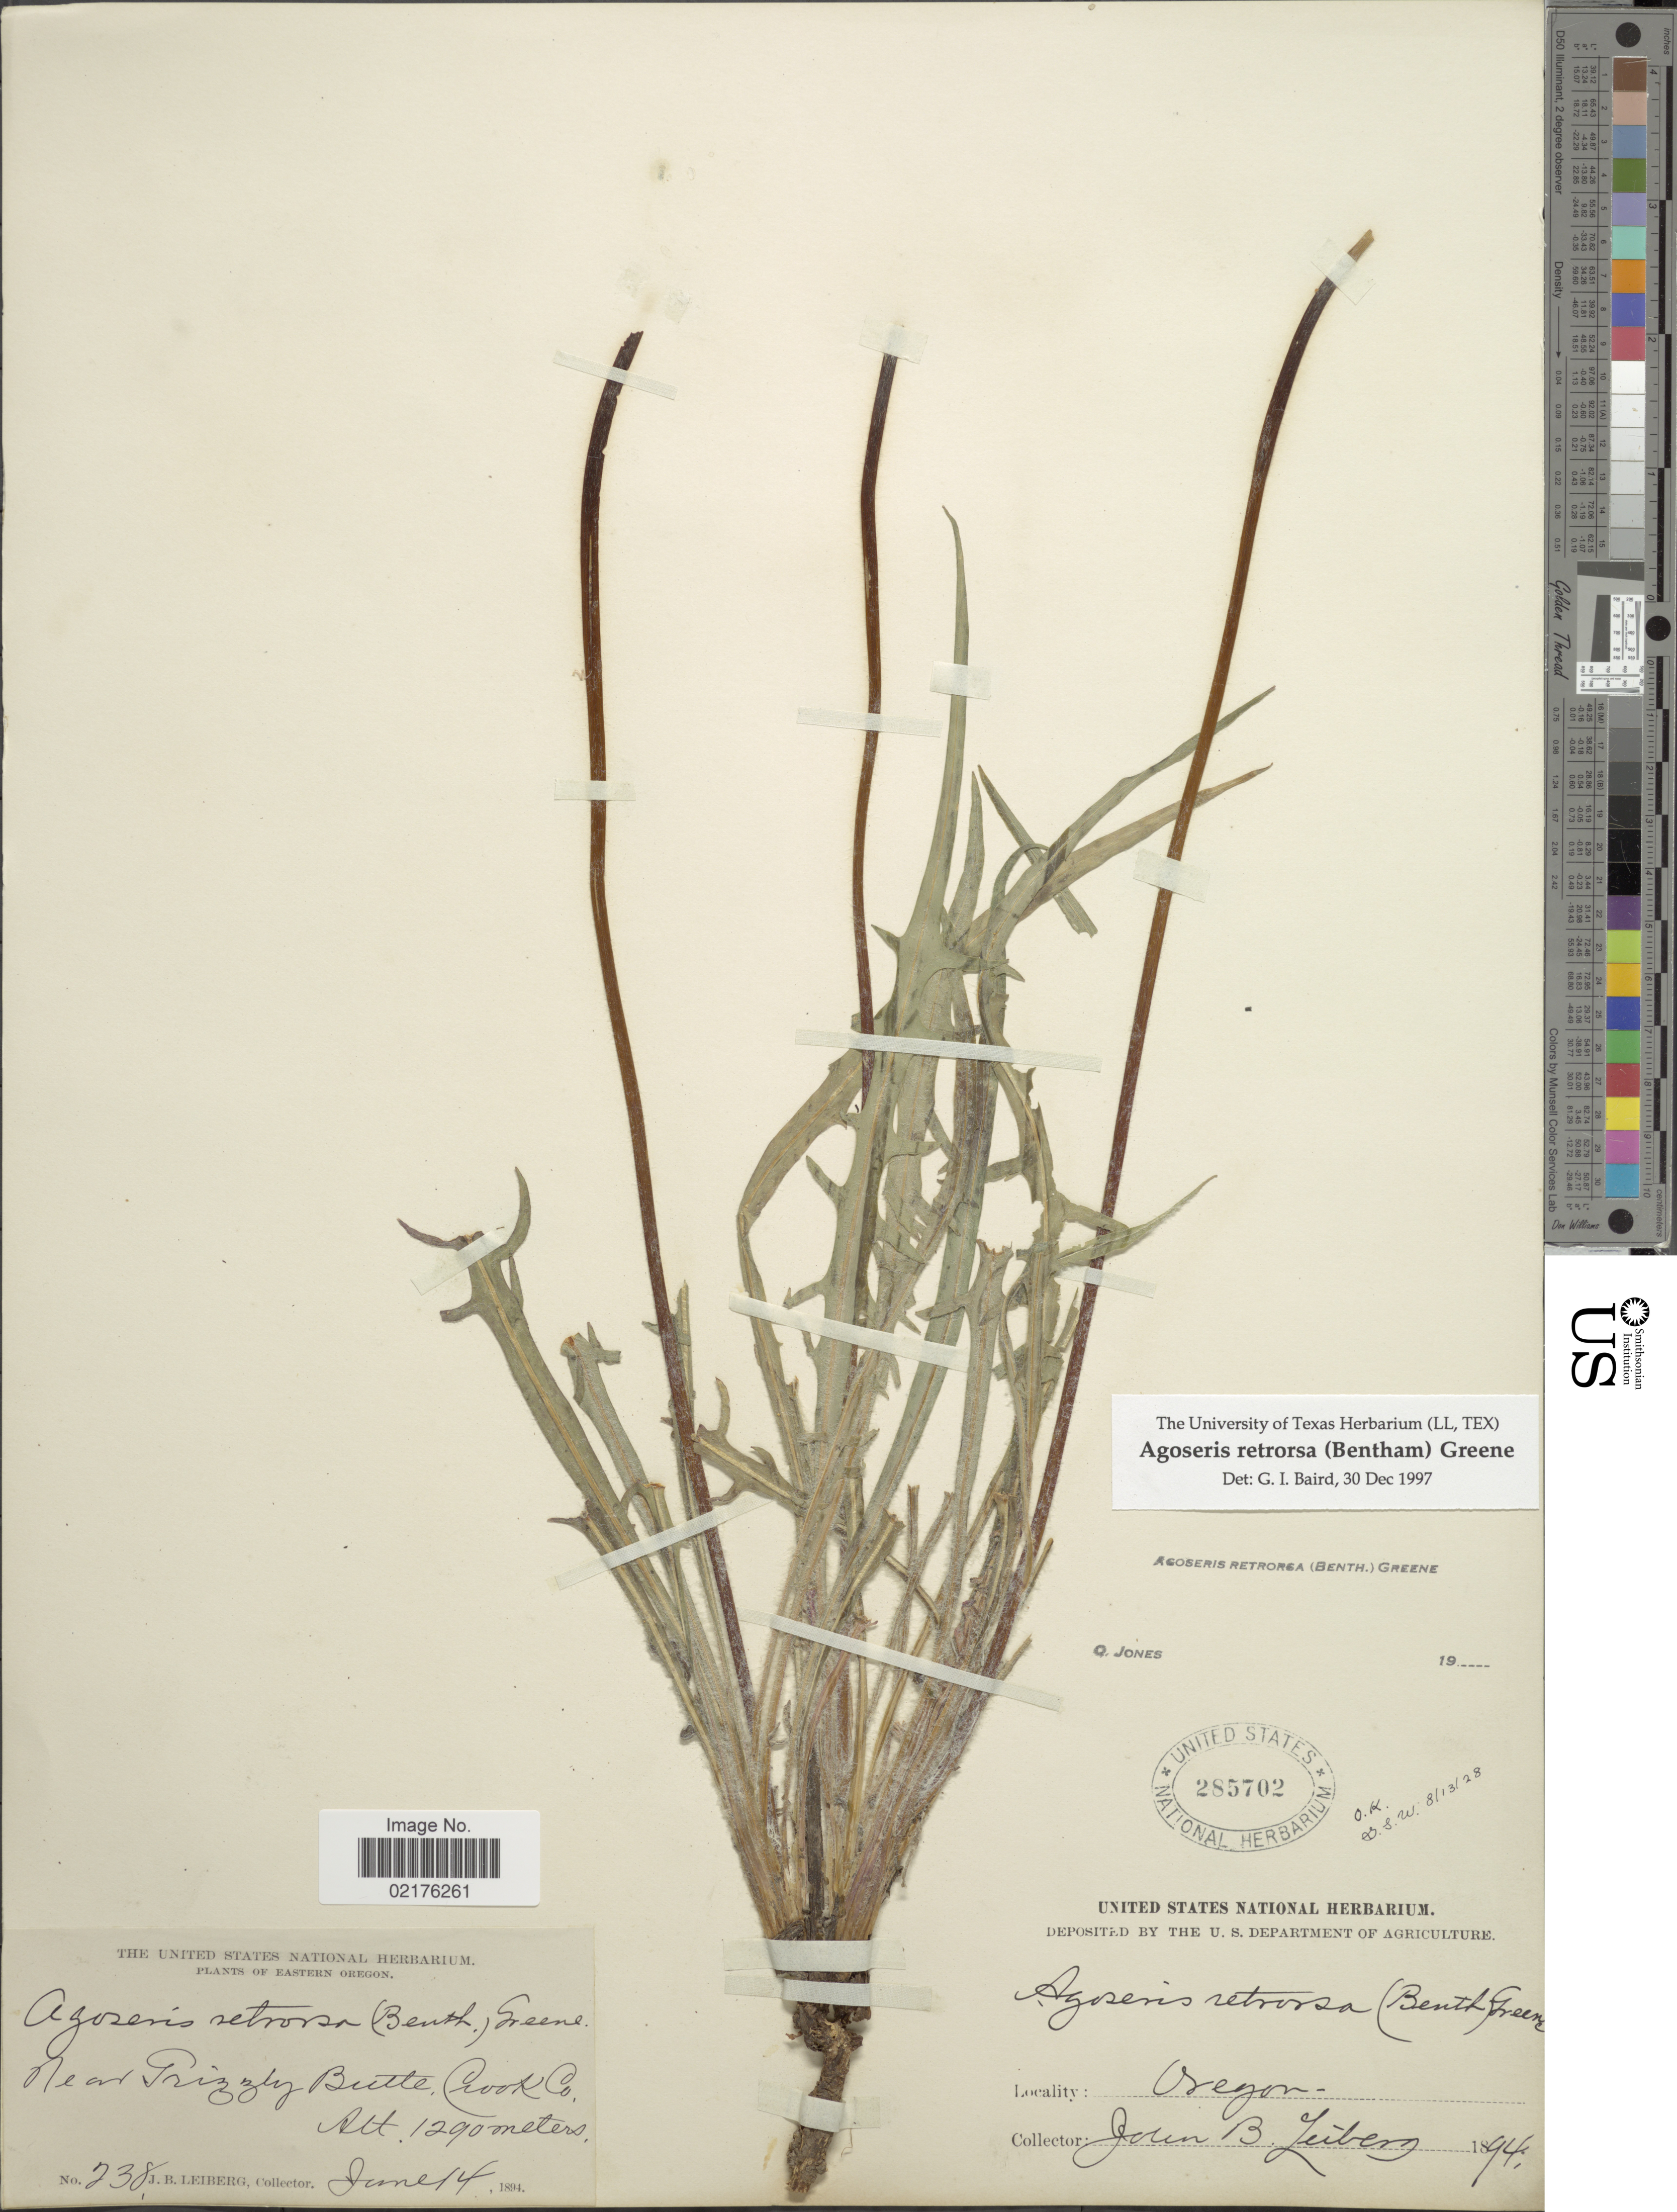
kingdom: Plantae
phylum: Tracheophyta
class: Magnoliopsida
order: Asterales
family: Asteraceae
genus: Agoseris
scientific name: Agoseris retrorsa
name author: (Benth.) Greene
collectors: J. B. Leiberg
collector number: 238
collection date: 1894-06-14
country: United States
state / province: Oregon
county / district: Crook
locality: Eastern Oregon, Near Grizzley Butte, Crook Co.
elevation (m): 1290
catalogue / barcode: US 285702